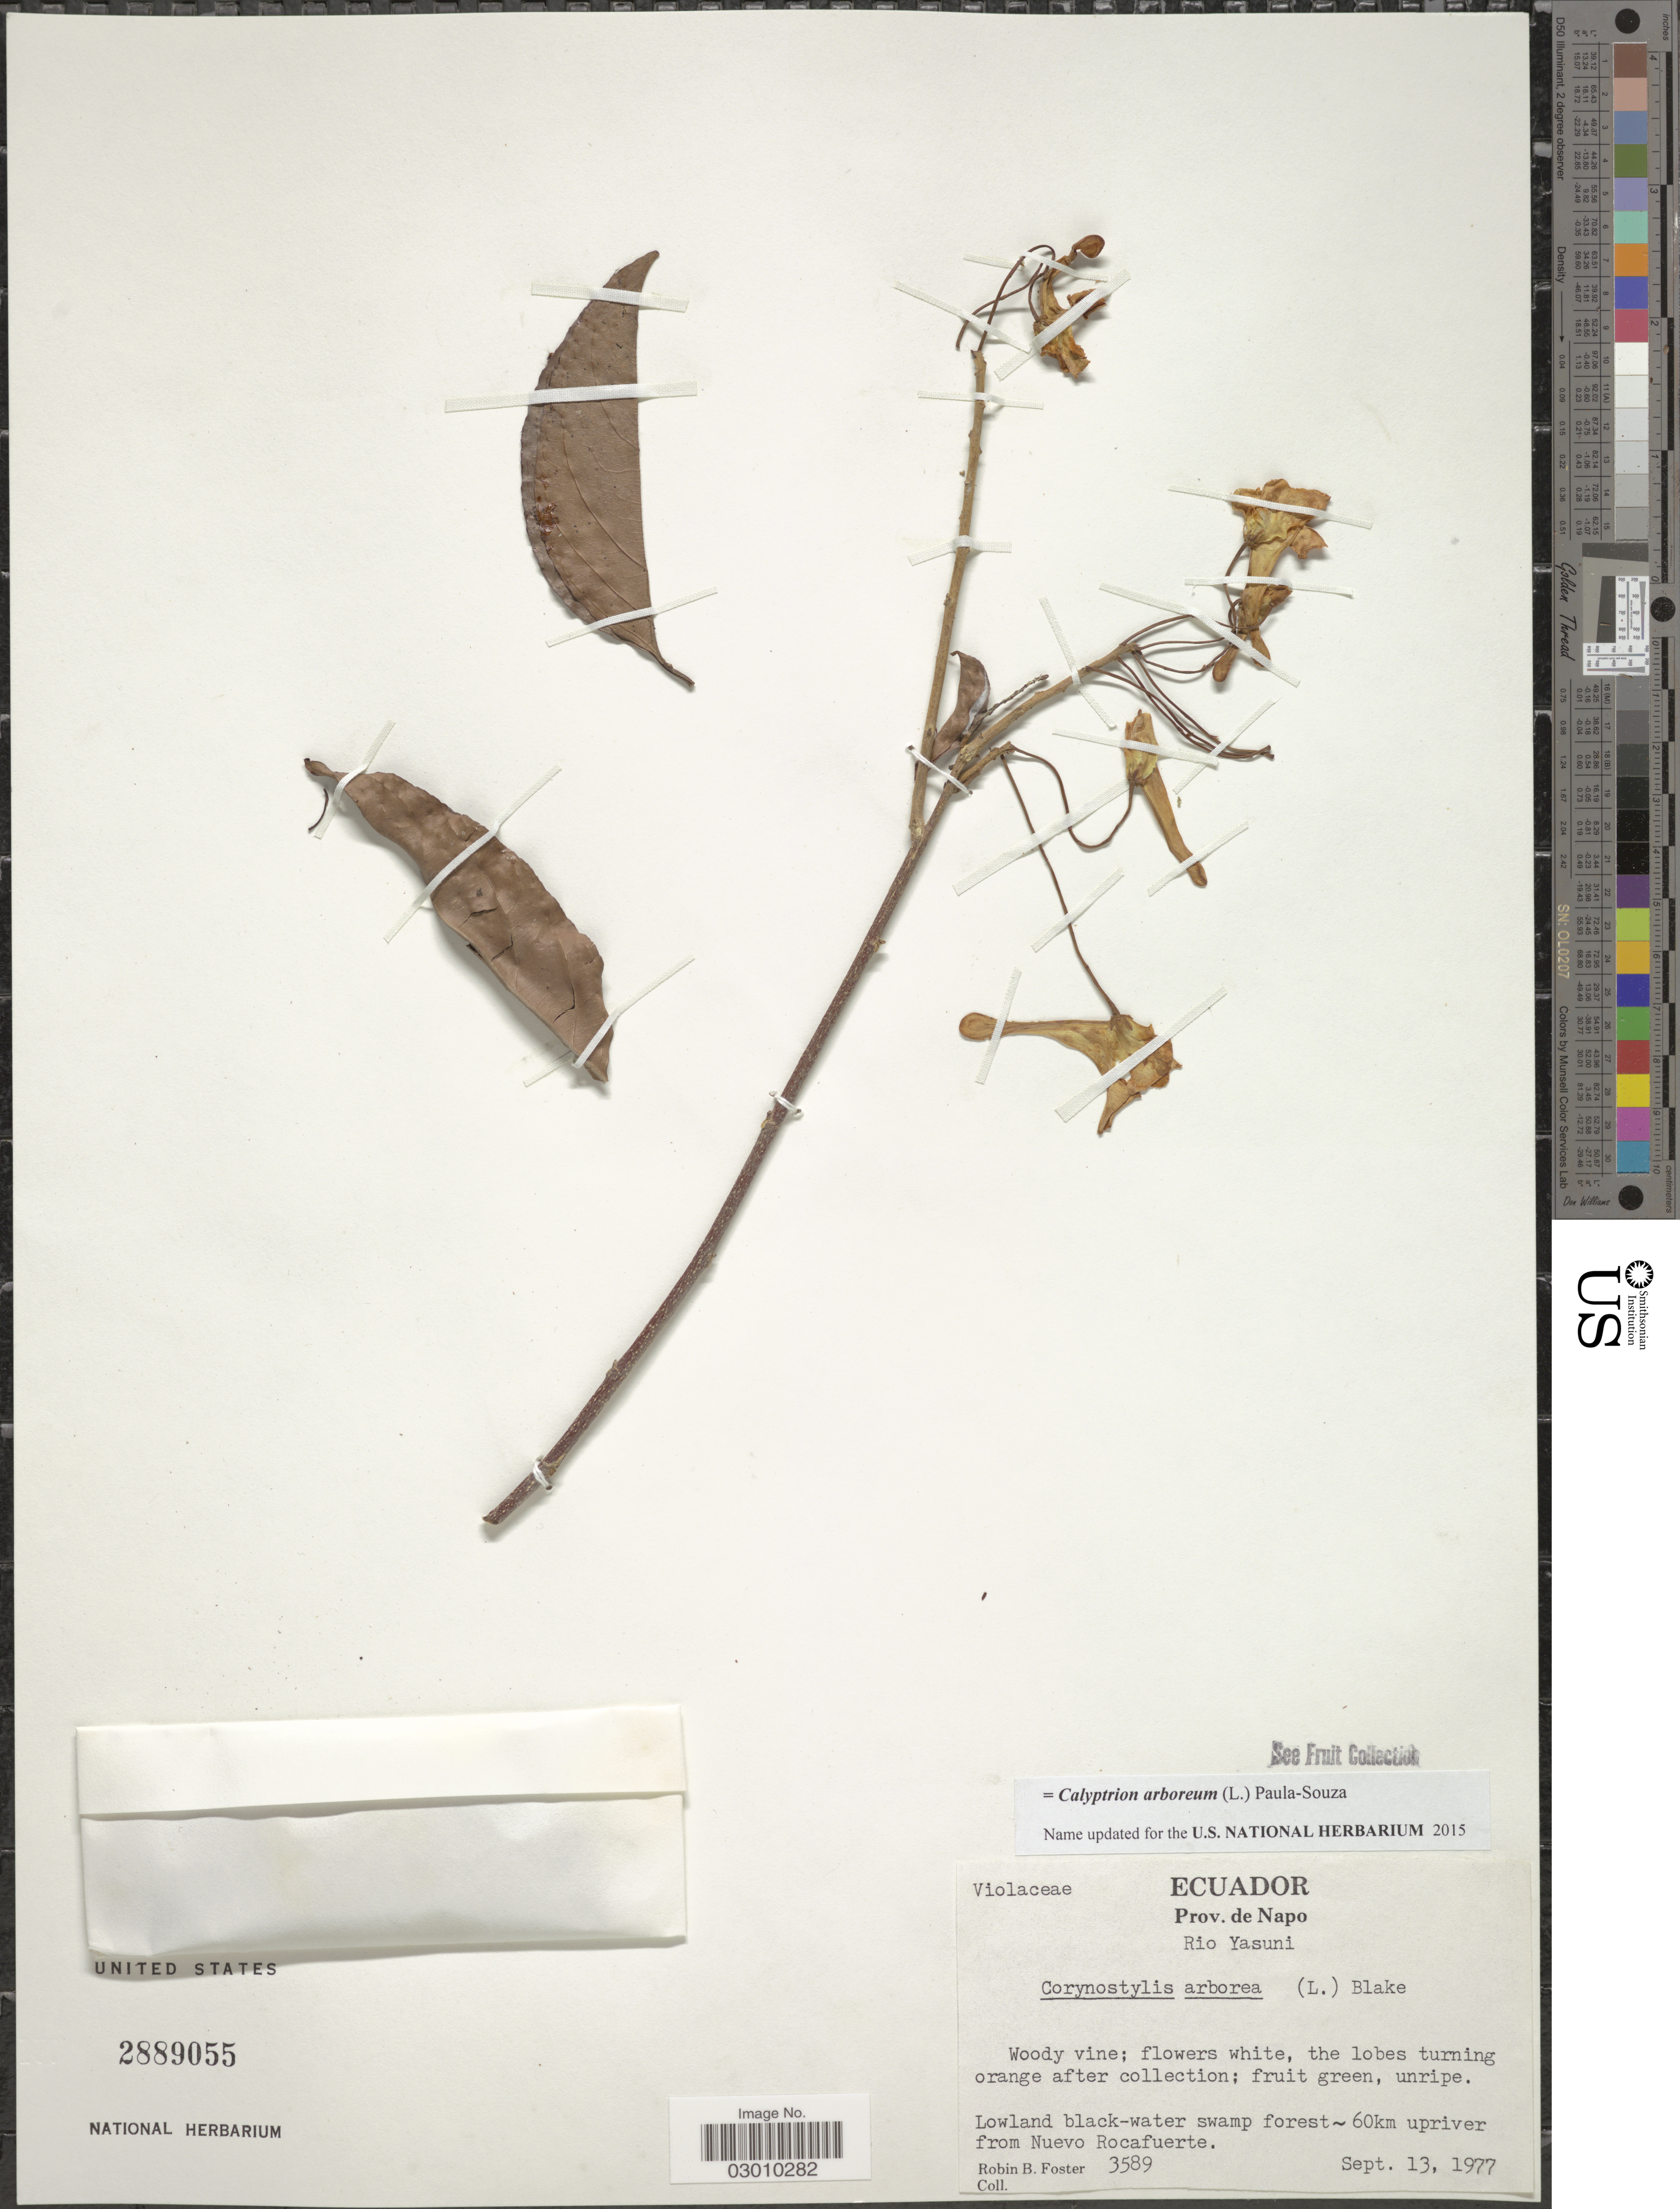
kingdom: Plantae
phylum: Tracheophyta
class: Magnoliopsida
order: Malpighiales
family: Violaceae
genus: Calyptrion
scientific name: Calyptrion arboreum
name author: (L.) Paula-Souza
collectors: R. B. Foster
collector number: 3589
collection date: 1977-09-13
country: Ecuador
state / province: Napo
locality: Rio Yasuni. 60 km upriver from Nuevo Rocafuerte.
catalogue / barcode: US 2889055